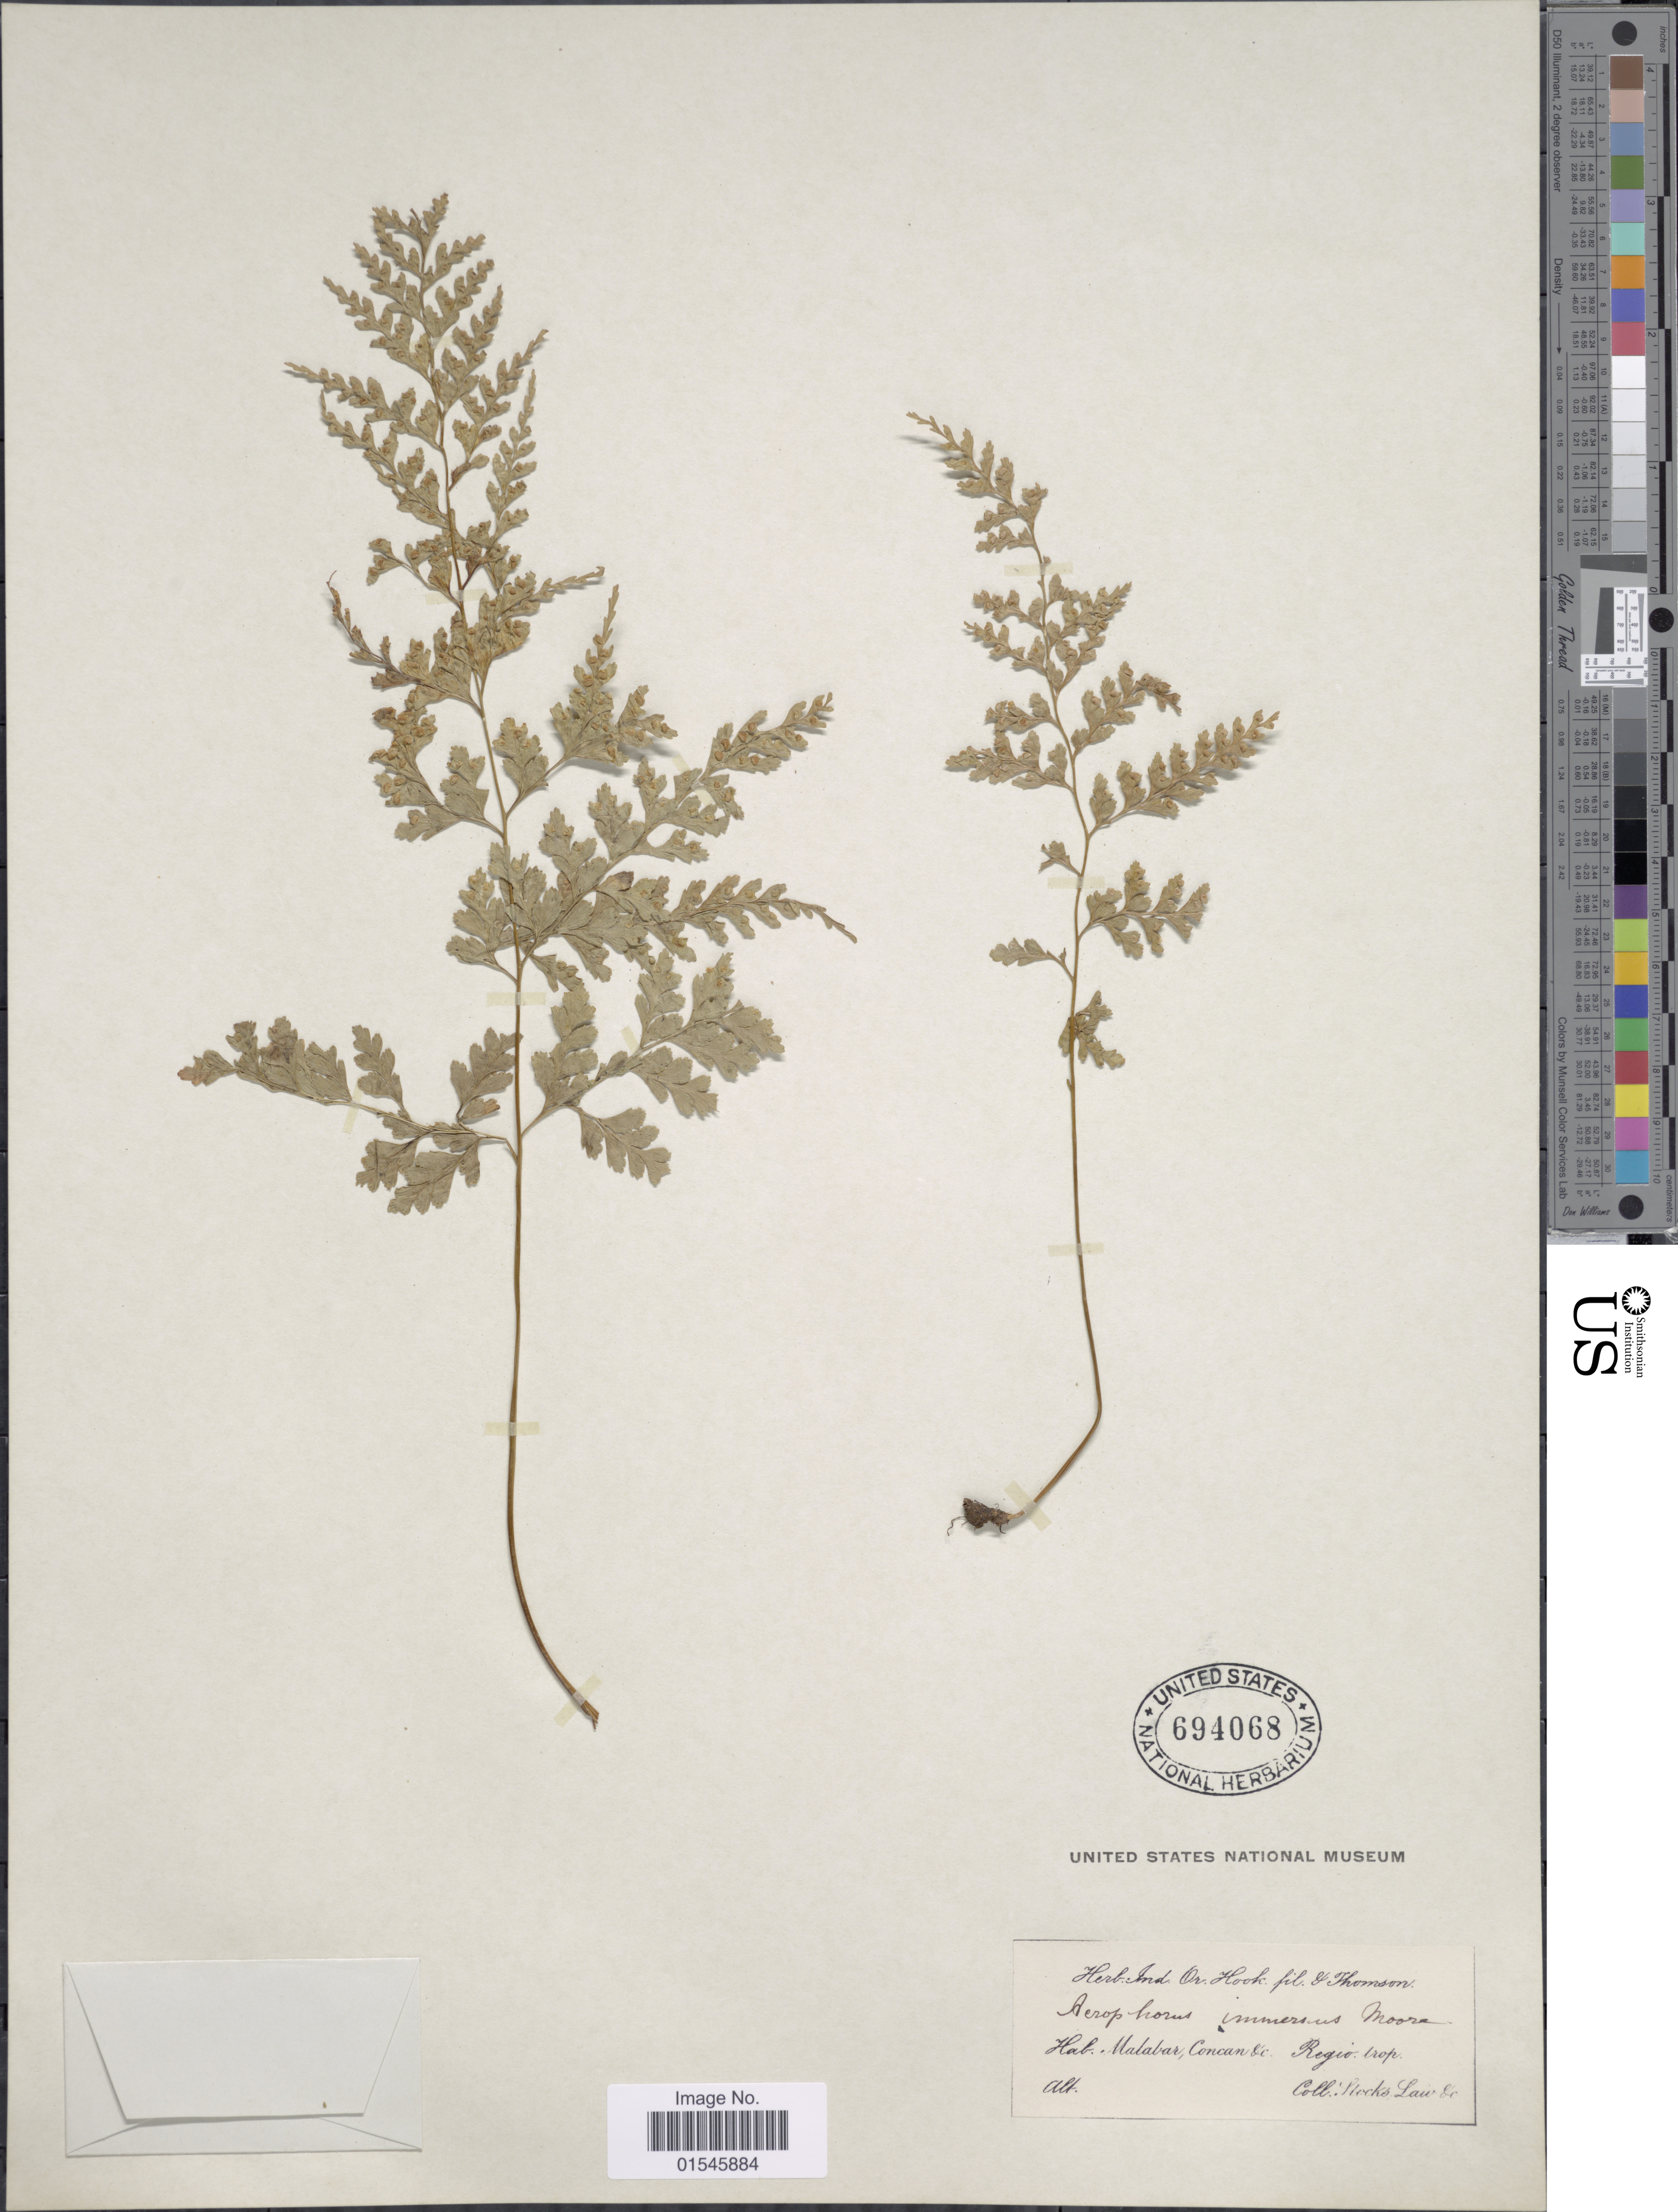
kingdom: Plantae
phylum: Tracheophyta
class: Polypodiopsida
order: Polypodiales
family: Hypodematiaceae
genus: Leucostegia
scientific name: Leucostegia truncata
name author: (D. Don) Fraser-Jenk.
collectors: Stocks, -- & -. Law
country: India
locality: Malabar, Concan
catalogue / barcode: US 694068